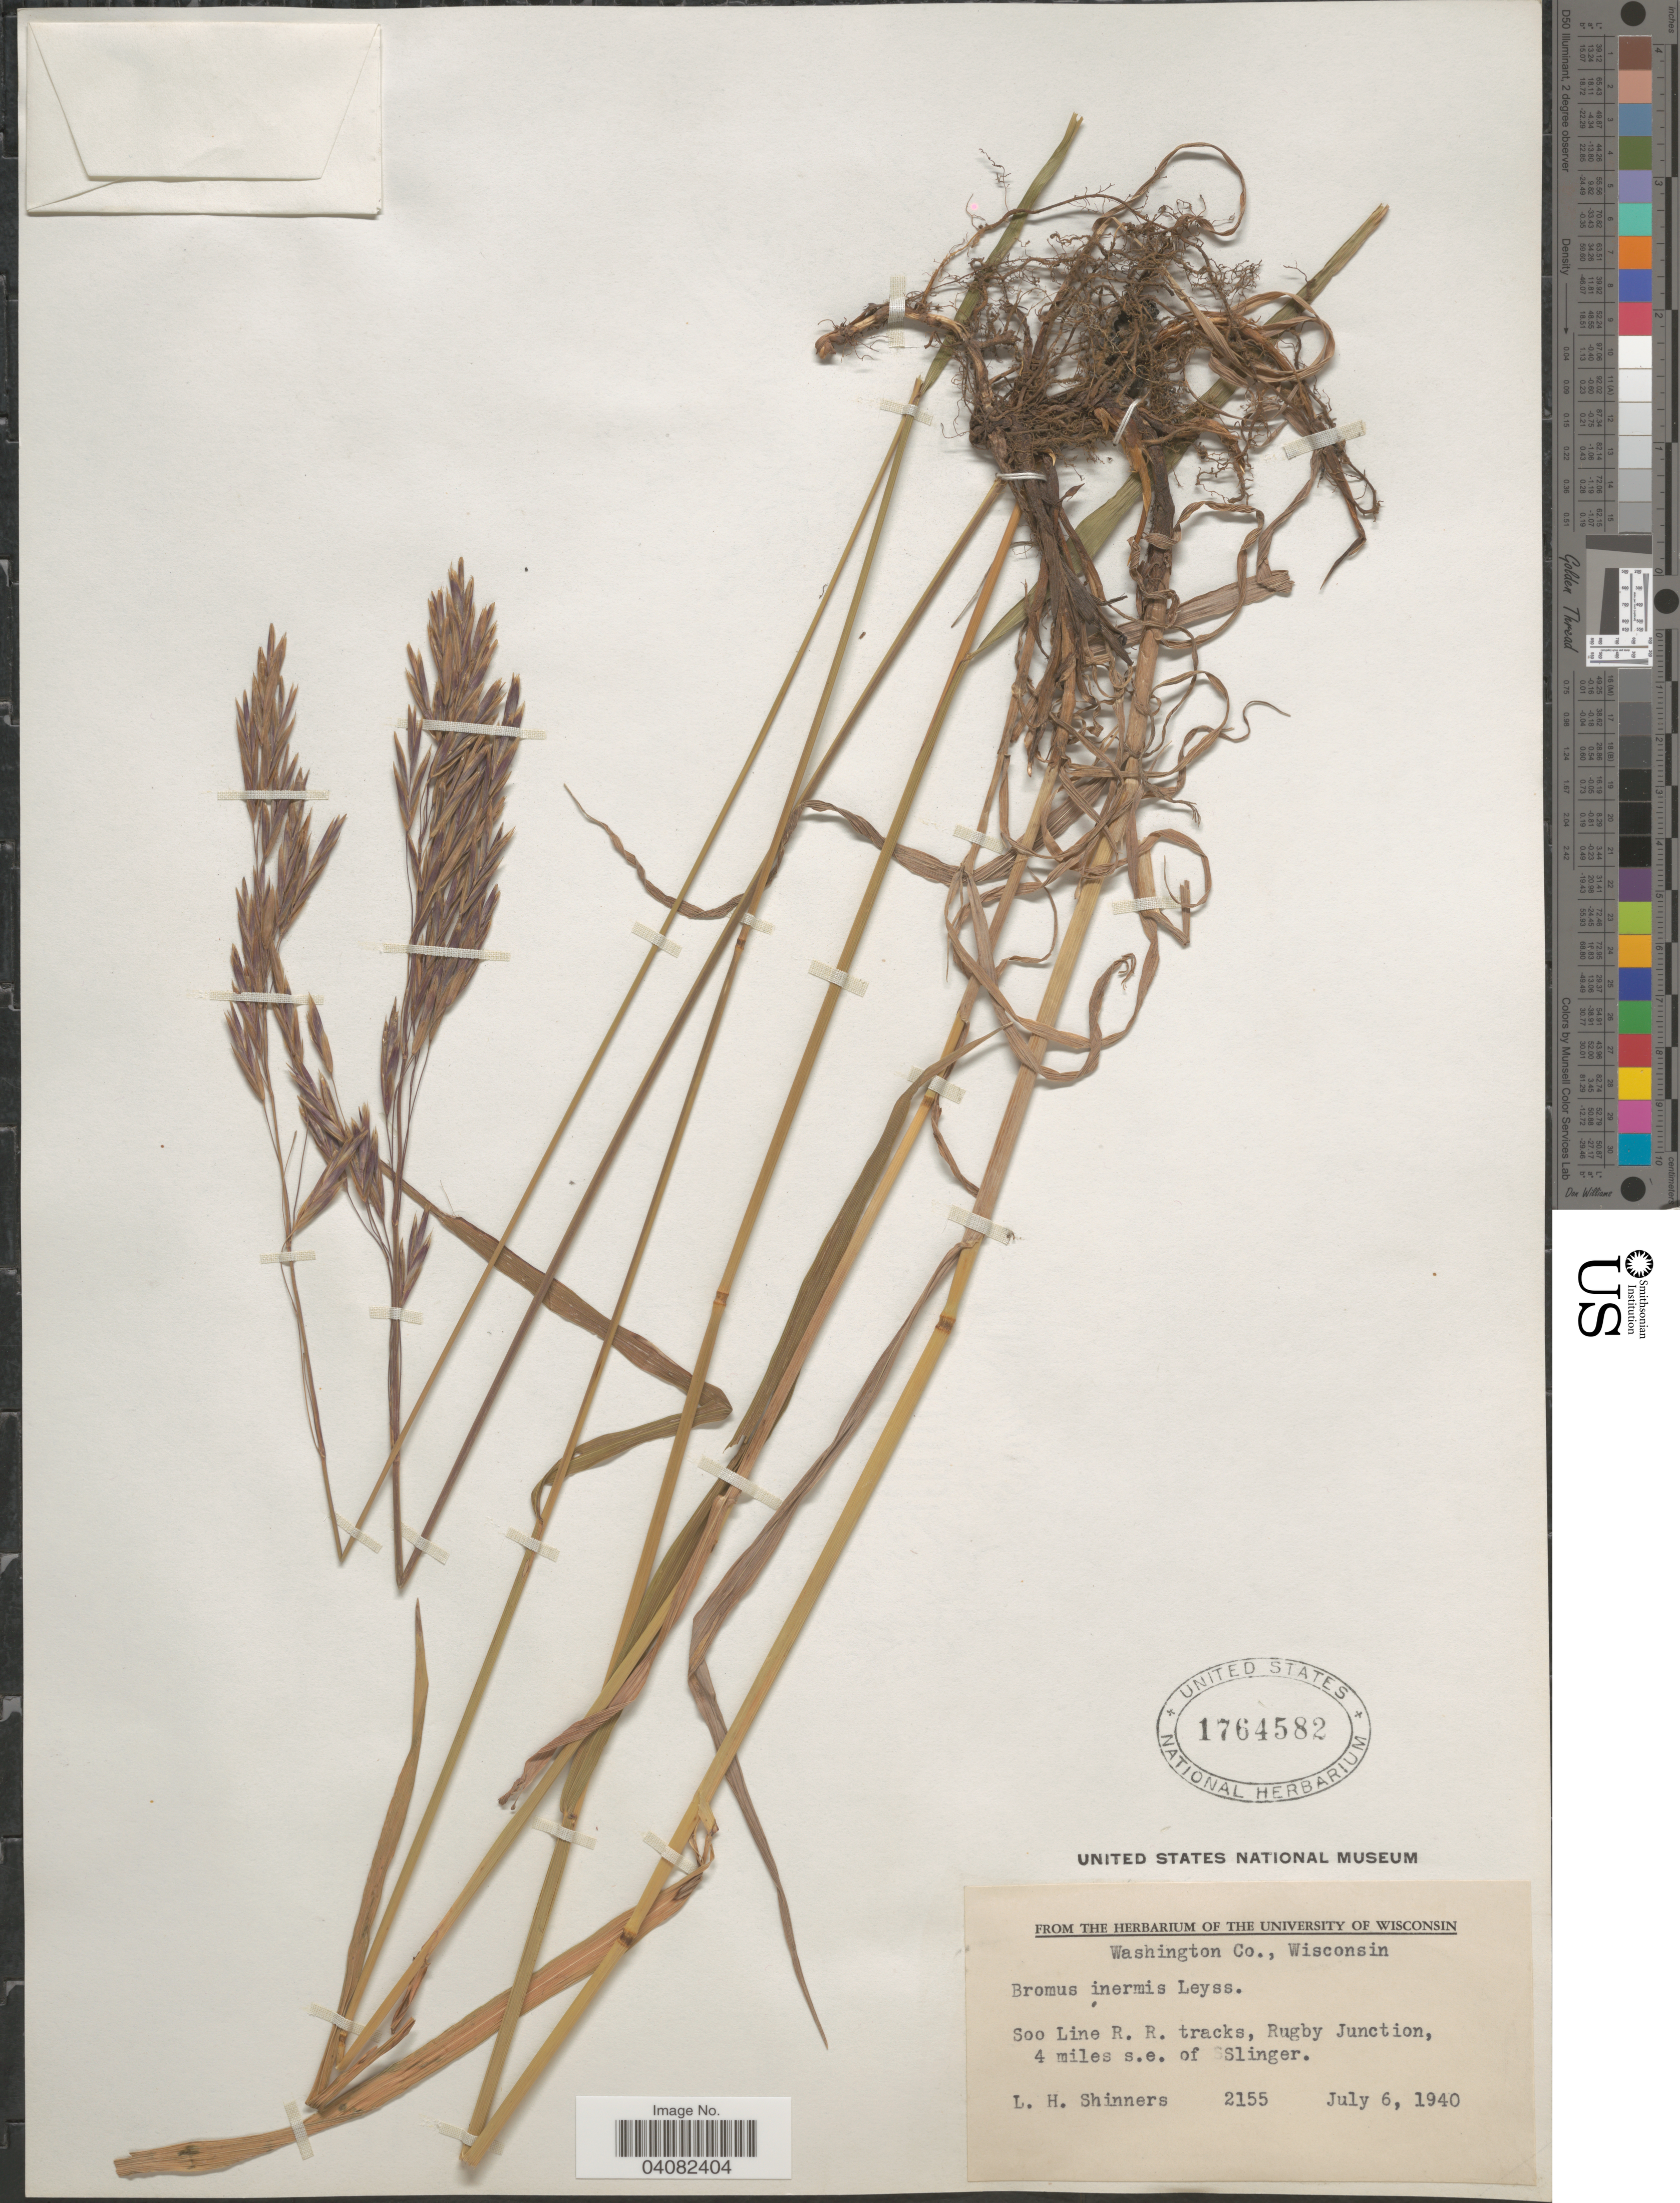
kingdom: Plantae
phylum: Tracheophyta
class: Liliopsida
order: Poales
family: Poaceae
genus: Bromus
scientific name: Bromus inermis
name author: Leyss.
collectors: L. H. Shinners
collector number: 2155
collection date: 1940-07-06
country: United States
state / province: Wisconsin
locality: Washington Co. Soo Line R. R. tracks, Rugby Junction, 4 miles s.e. of Slinger.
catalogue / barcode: US 1764582